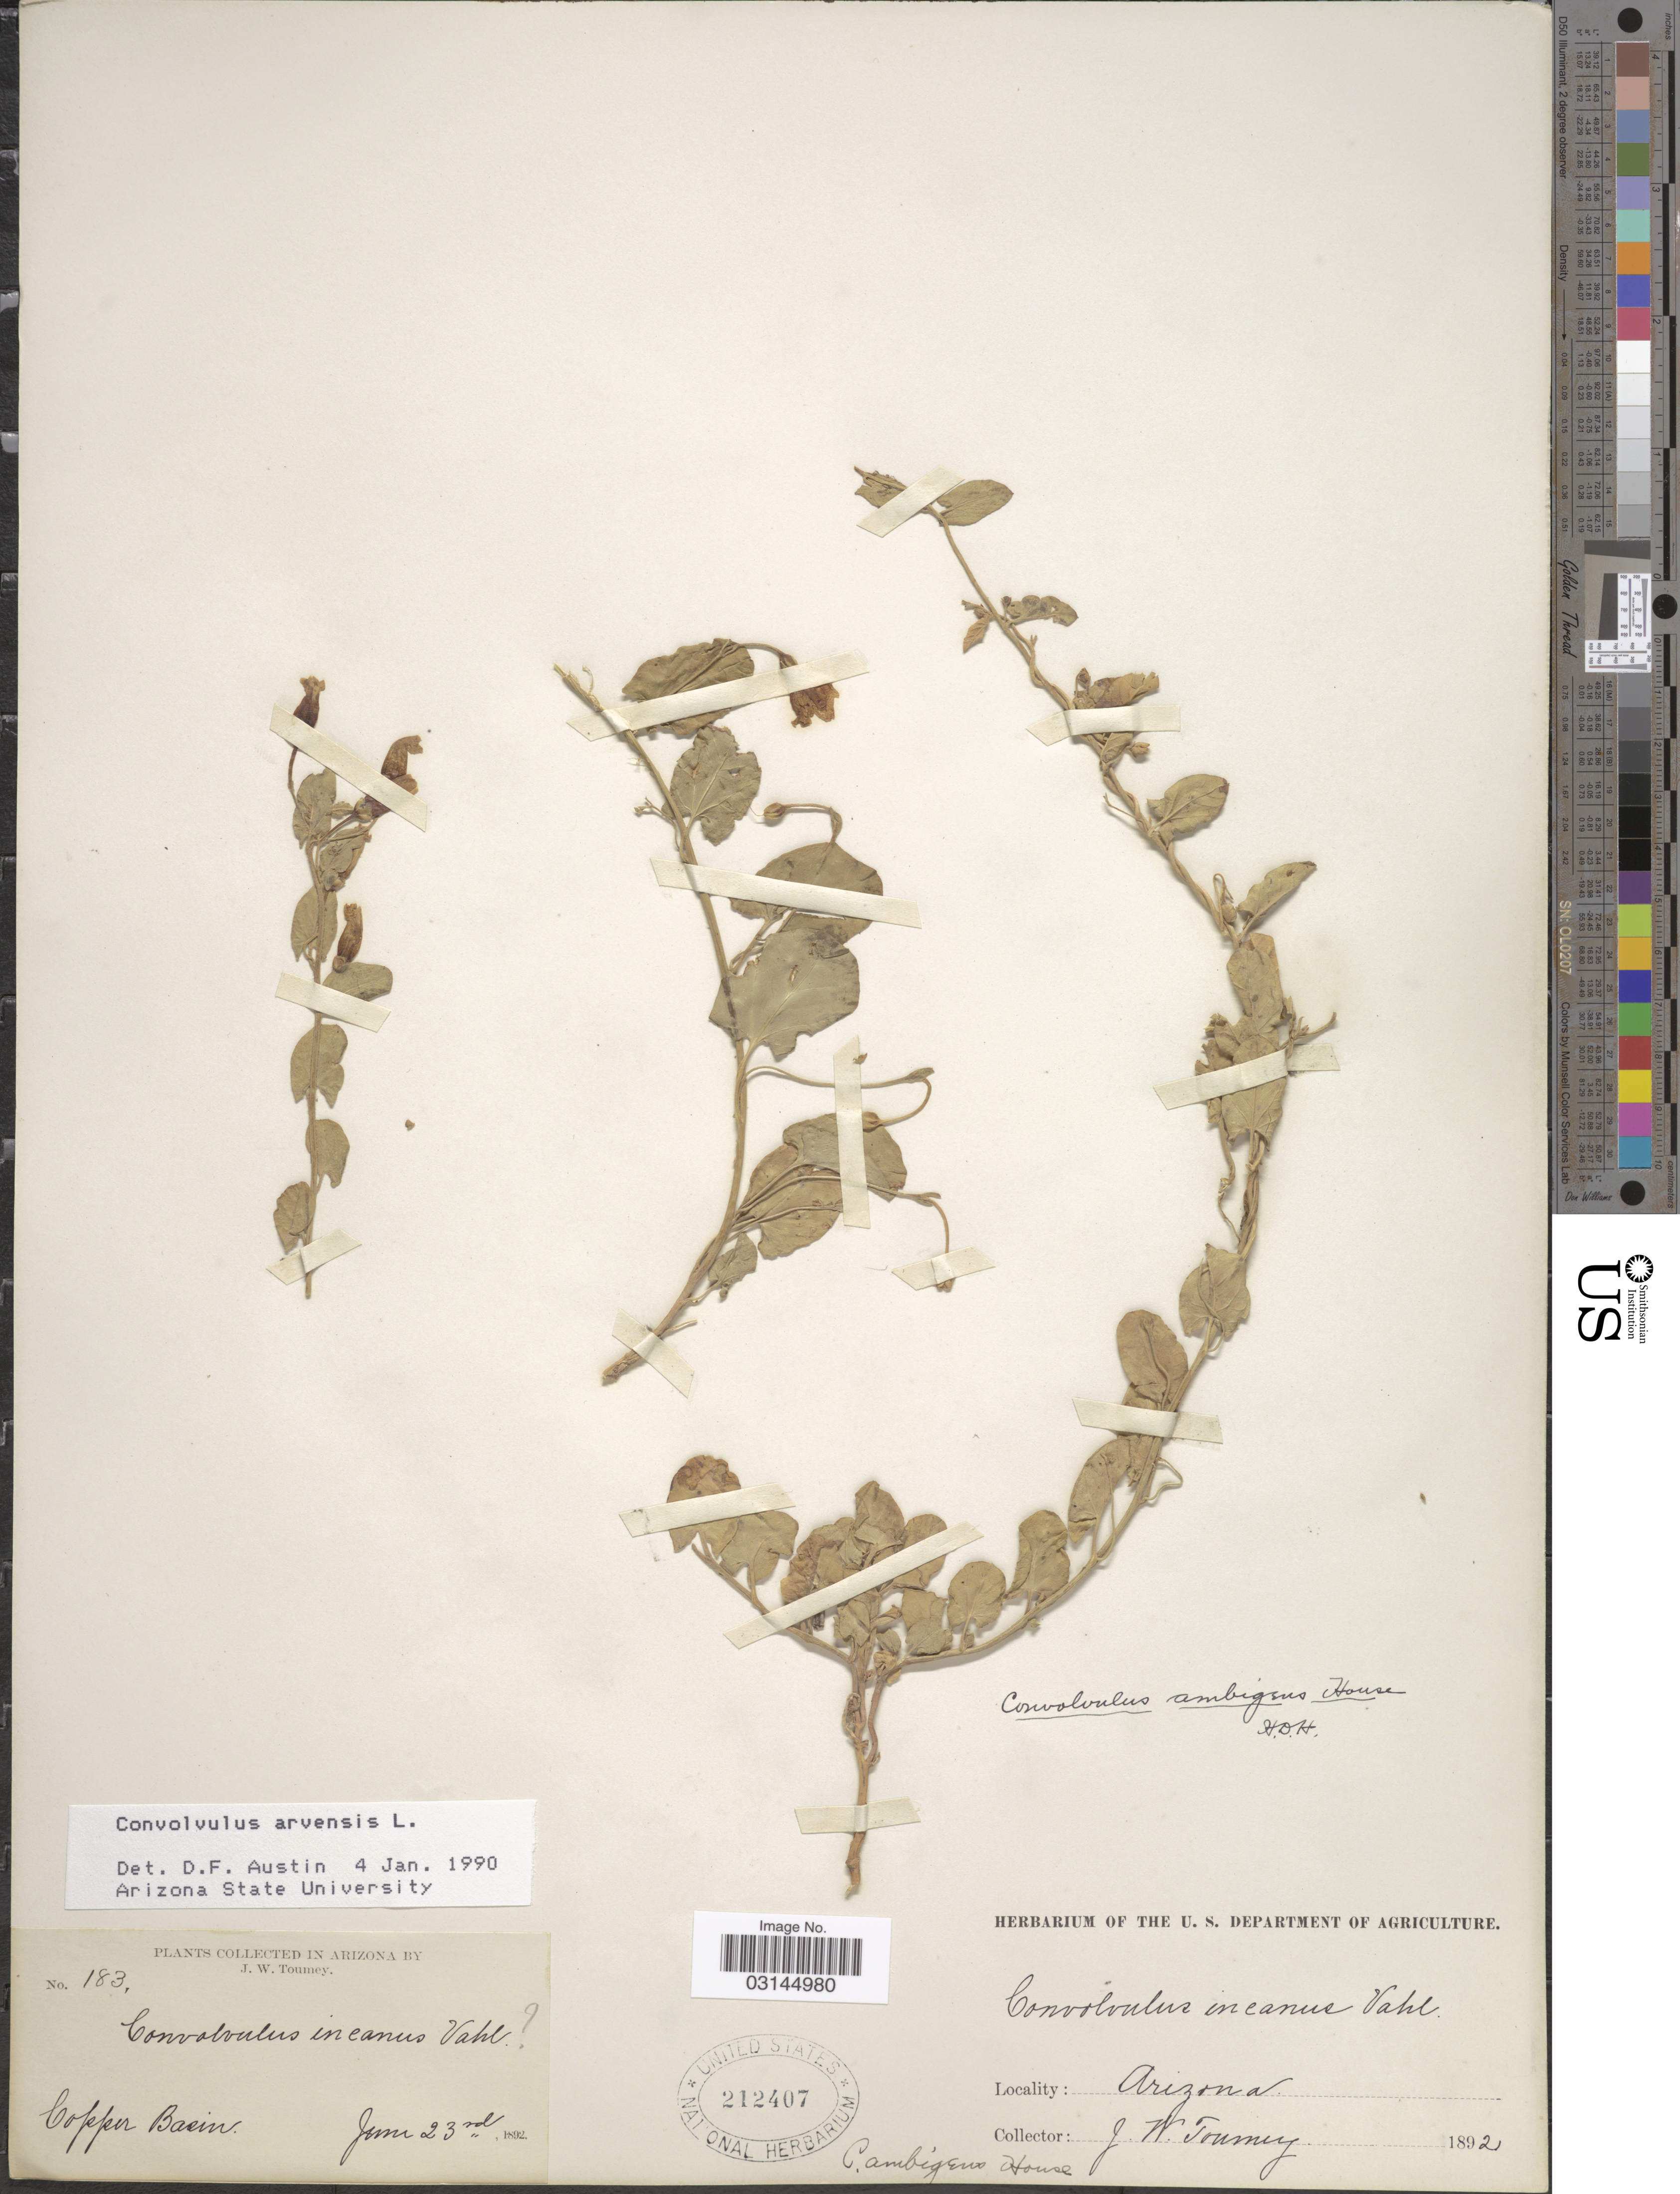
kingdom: Plantae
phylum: Tracheophyta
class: Magnoliopsida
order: Solanales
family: Convolvulaceae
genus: Convolvulus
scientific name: Convolvulus arvensis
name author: L.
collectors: J. W. Toumey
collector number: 183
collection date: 1892-06-23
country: United States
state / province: Arizona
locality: Copper Basin.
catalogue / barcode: US 212407